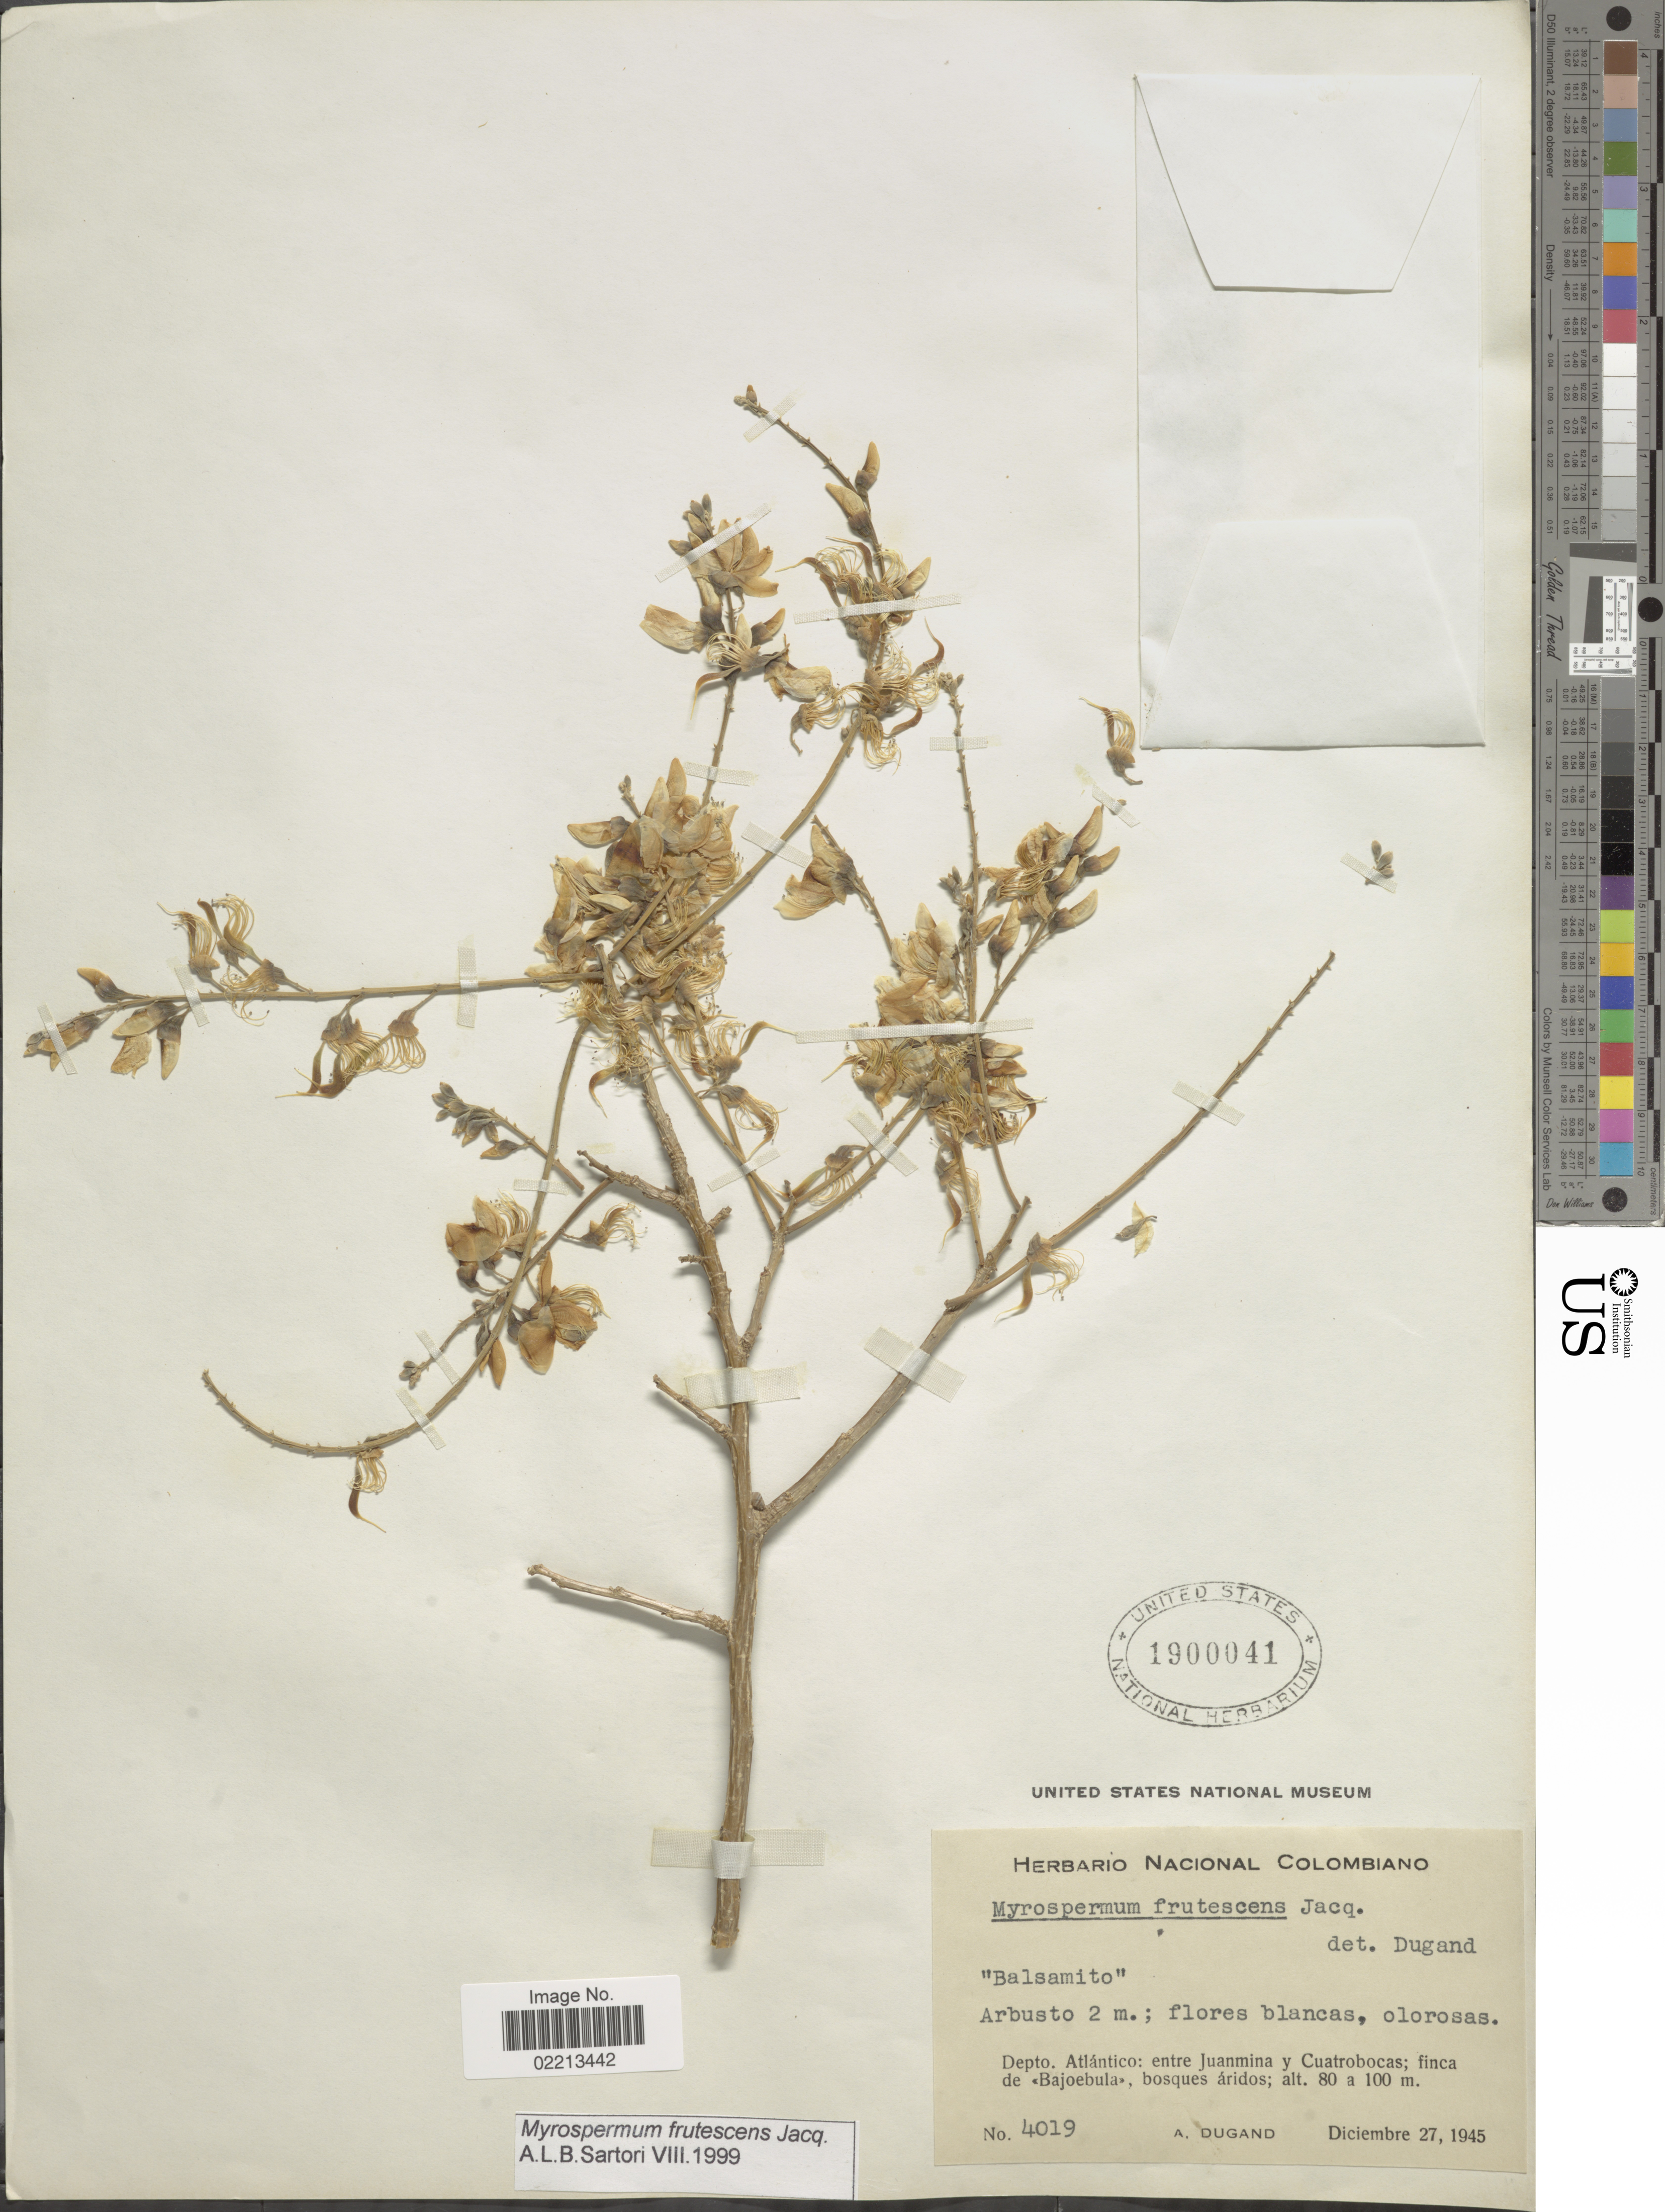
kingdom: Plantae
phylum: Tracheophyta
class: Magnoliopsida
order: Fabales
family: Fabaceae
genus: Myrospermum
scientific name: Myrospermum frutescens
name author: Jacq.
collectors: A. Dugand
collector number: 4019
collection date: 1945-12-27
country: Colombia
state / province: Atlántico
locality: Entre Juanmina y Cuatrobocas; finca de Bajoebula, bosques aridos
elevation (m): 80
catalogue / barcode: US 1900041